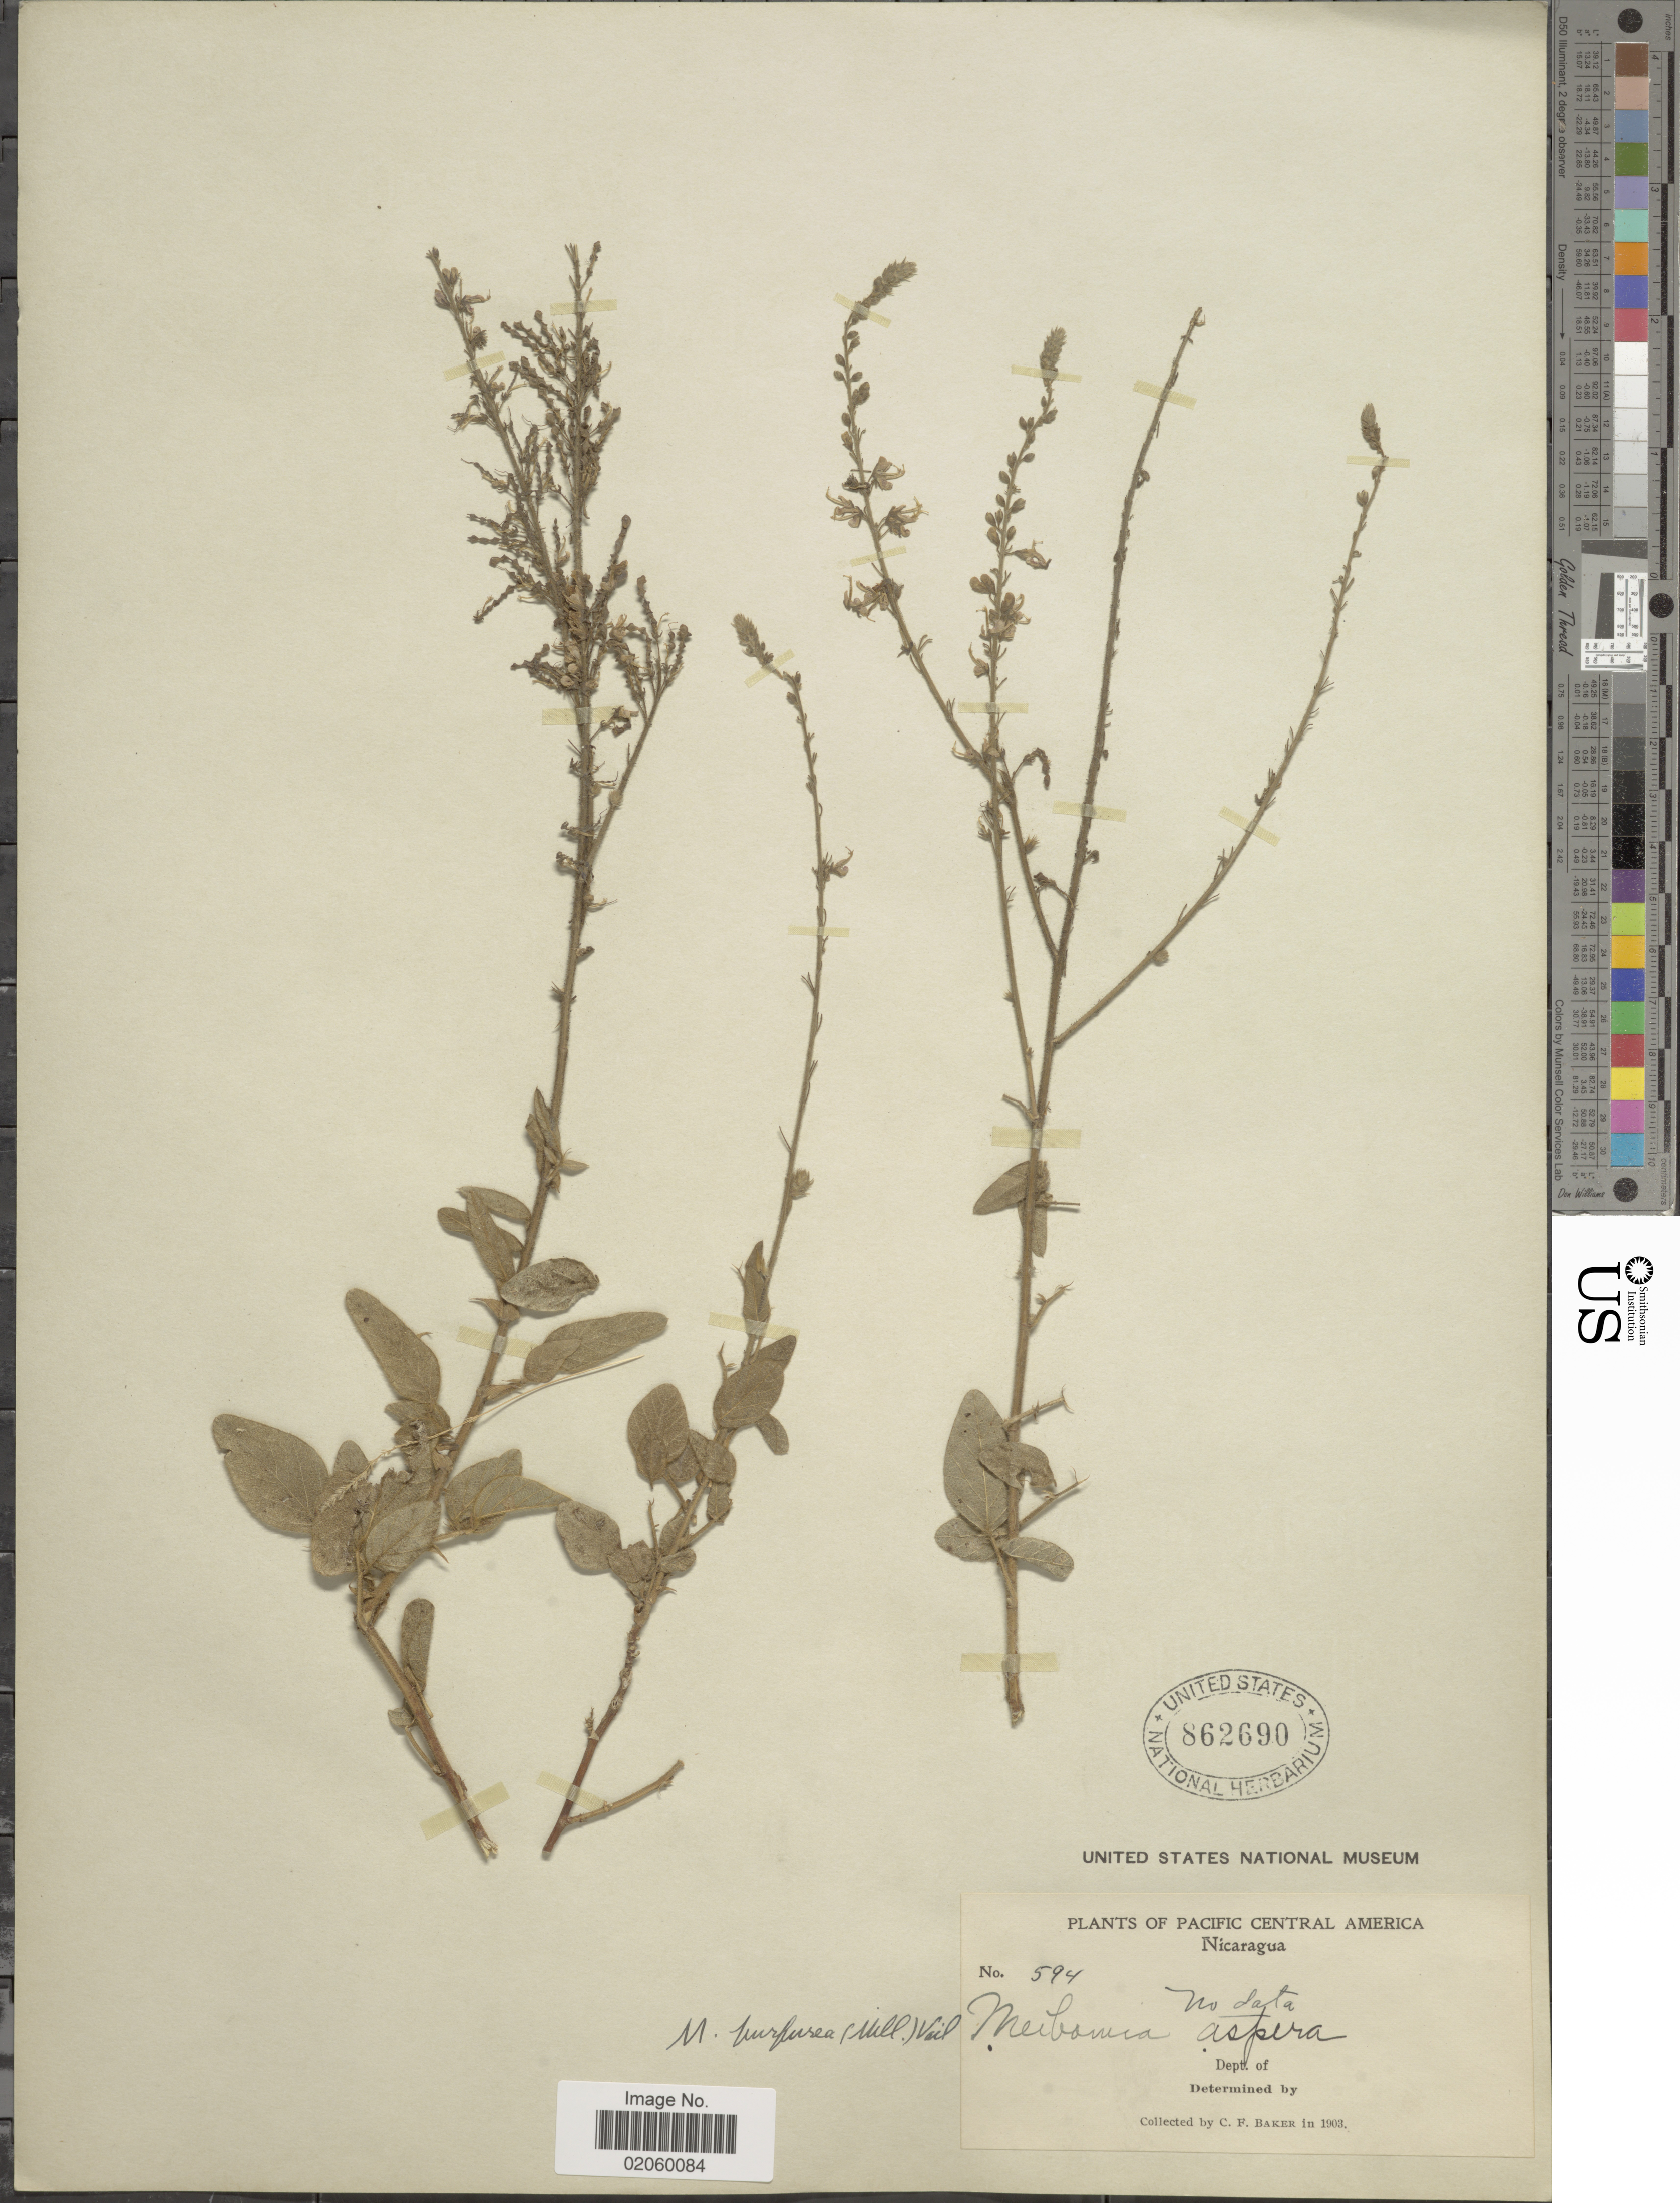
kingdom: Plantae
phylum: Tracheophyta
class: Magnoliopsida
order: Fabales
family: Fabaceae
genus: Desmodium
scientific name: Desmodium tortuosum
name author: (Sw.) DC.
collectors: C. F. Baker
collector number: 594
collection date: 1903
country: Nicaragua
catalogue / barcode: US 862690